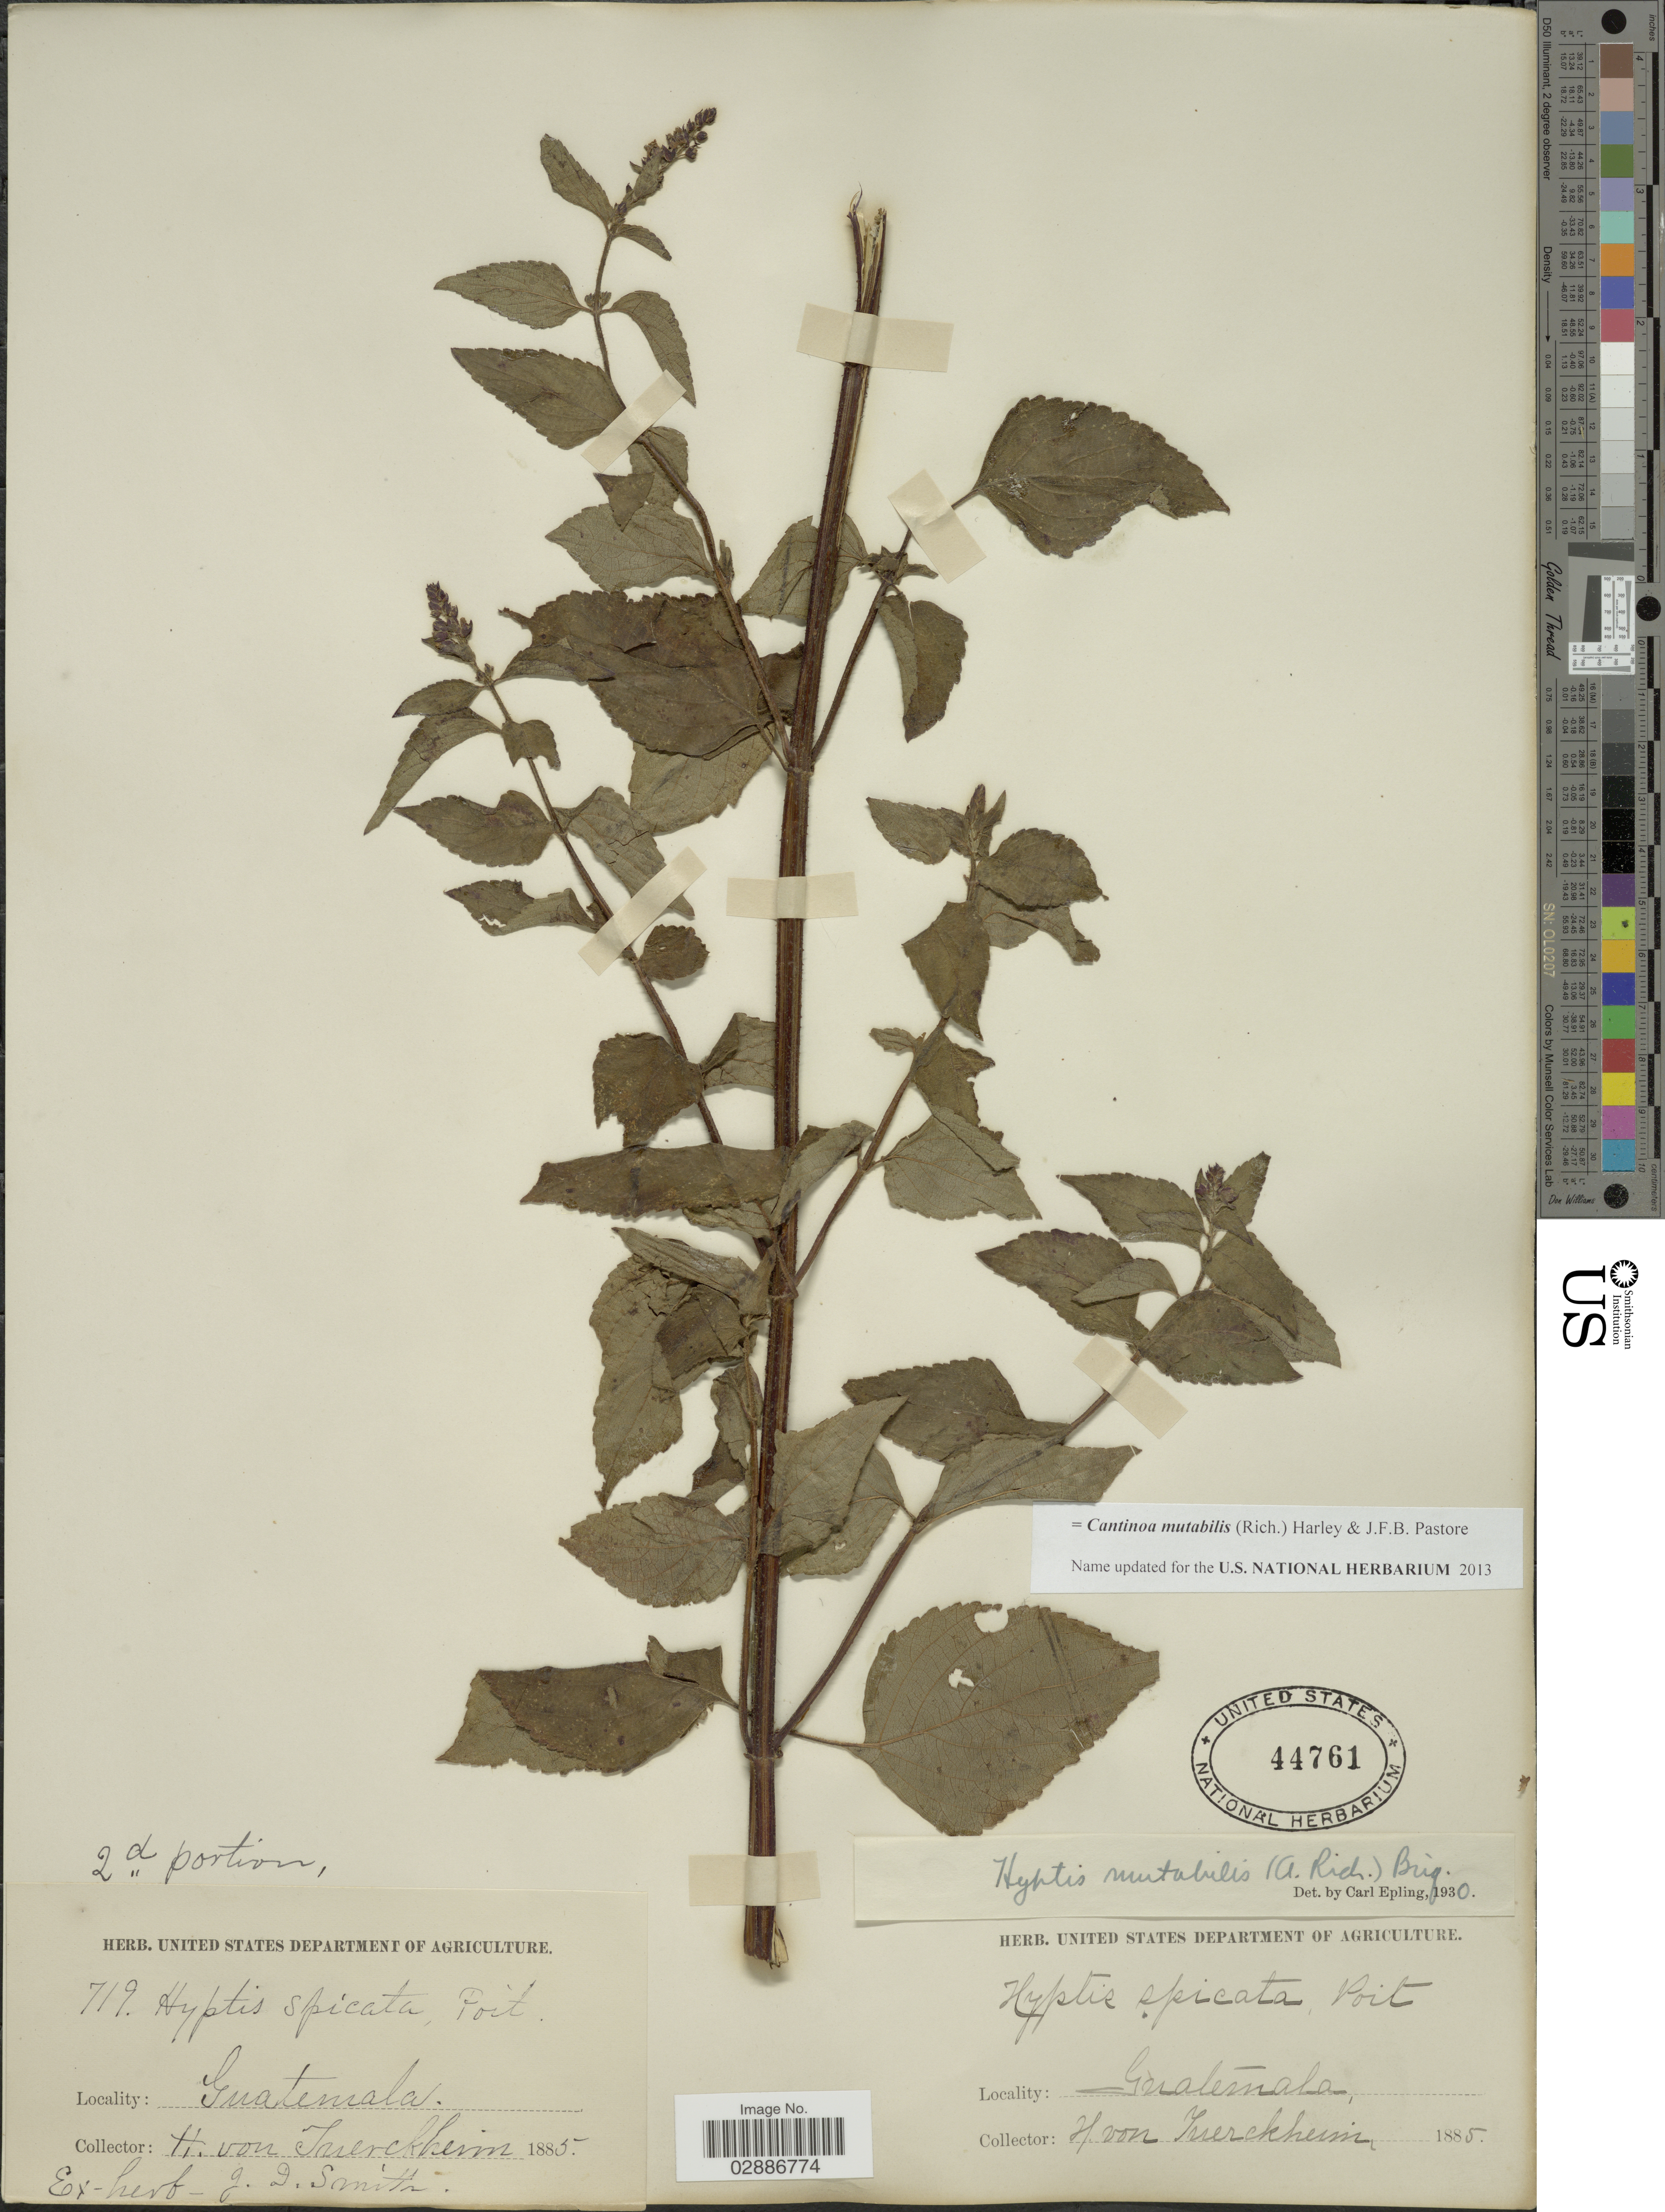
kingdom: Plantae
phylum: Tracheophyta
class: Magnoliopsida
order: Lamiales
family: Lamiaceae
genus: Cantinoa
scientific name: Cantinoa mutabilis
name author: (Rich.) Harley & J.F.B. Pastore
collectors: H. von Türckheim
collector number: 719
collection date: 1885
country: Guatemala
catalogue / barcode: US 44761